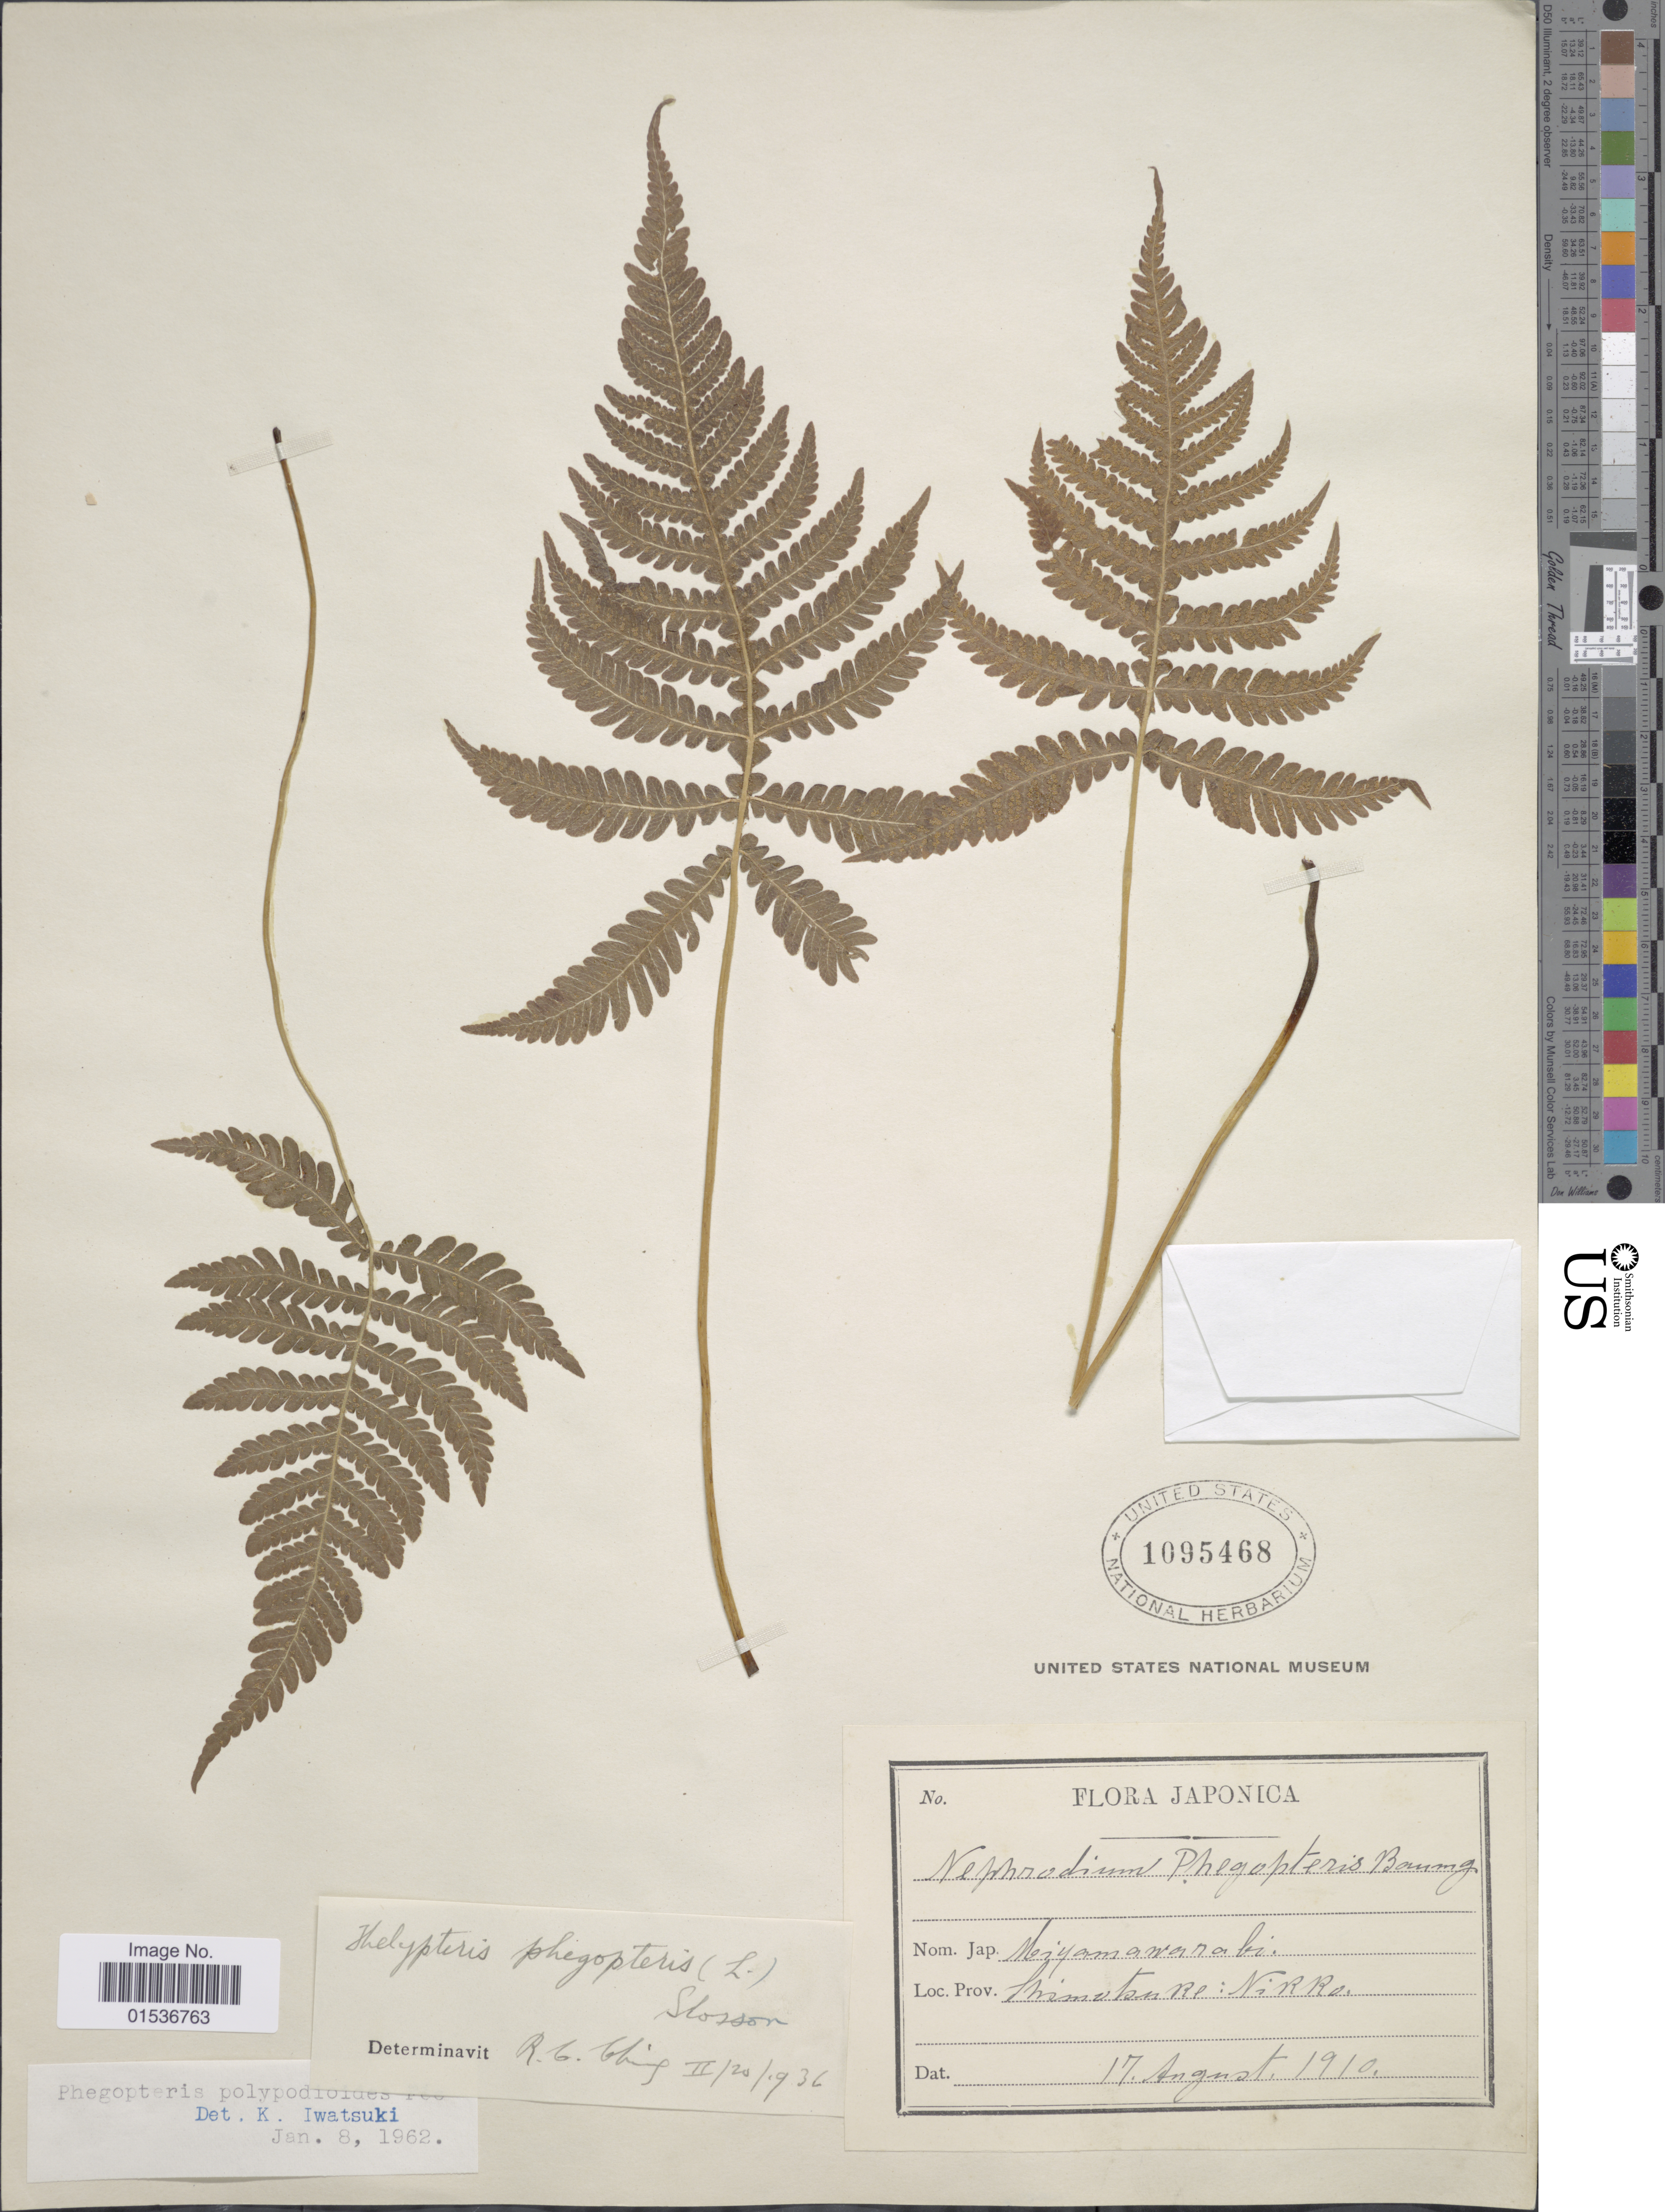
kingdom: Plantae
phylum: Tracheophyta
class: Polypodiopsida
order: Polypodiales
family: Thelypteridaceae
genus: Phegopteris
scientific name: Phegopteris oreopteris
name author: (Ehrh.) Fée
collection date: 1910-08-17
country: Japan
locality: Japonica, Shimotsuke: Nikko.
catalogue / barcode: US 1095468